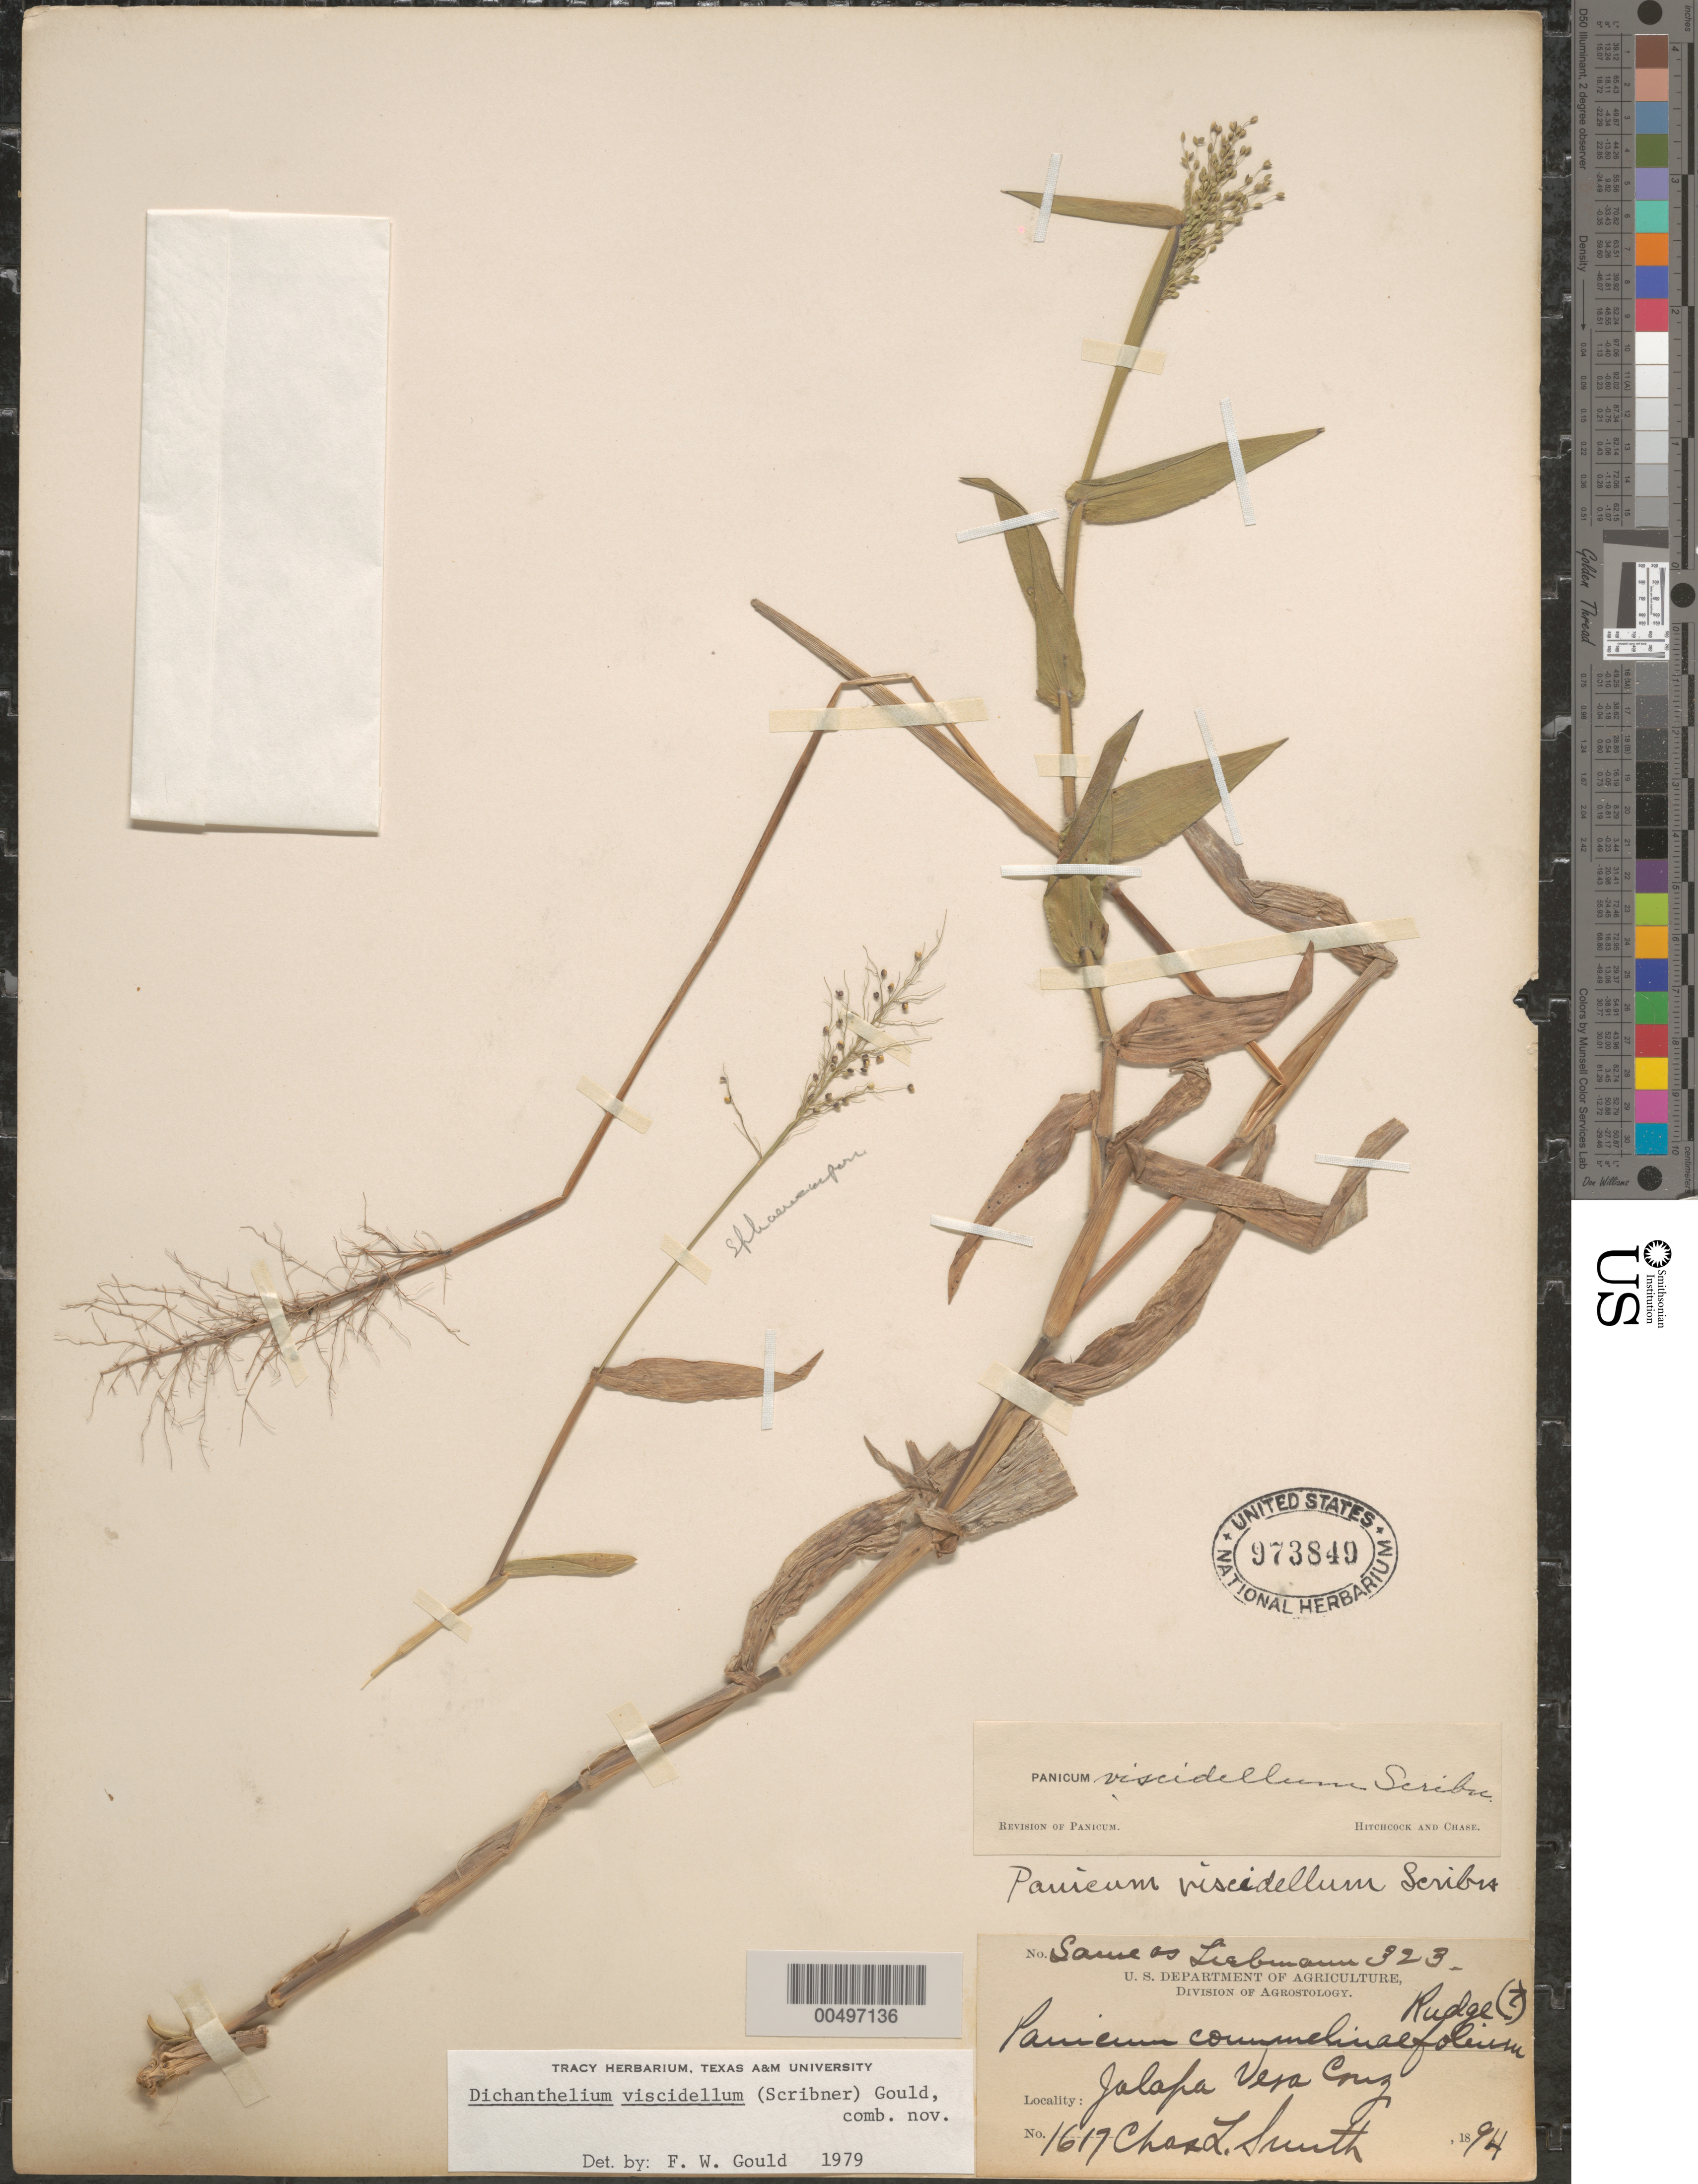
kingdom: Plantae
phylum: Tracheophyta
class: Liliopsida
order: Poales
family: Poaceae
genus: Dichanthelium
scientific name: Dichanthelium viscidellum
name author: (Scribn.) Gould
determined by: Gould, F. W.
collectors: C. L. Smith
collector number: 1617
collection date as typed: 1894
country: Mexico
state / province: Veracruz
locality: Jalapa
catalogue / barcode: US 973840